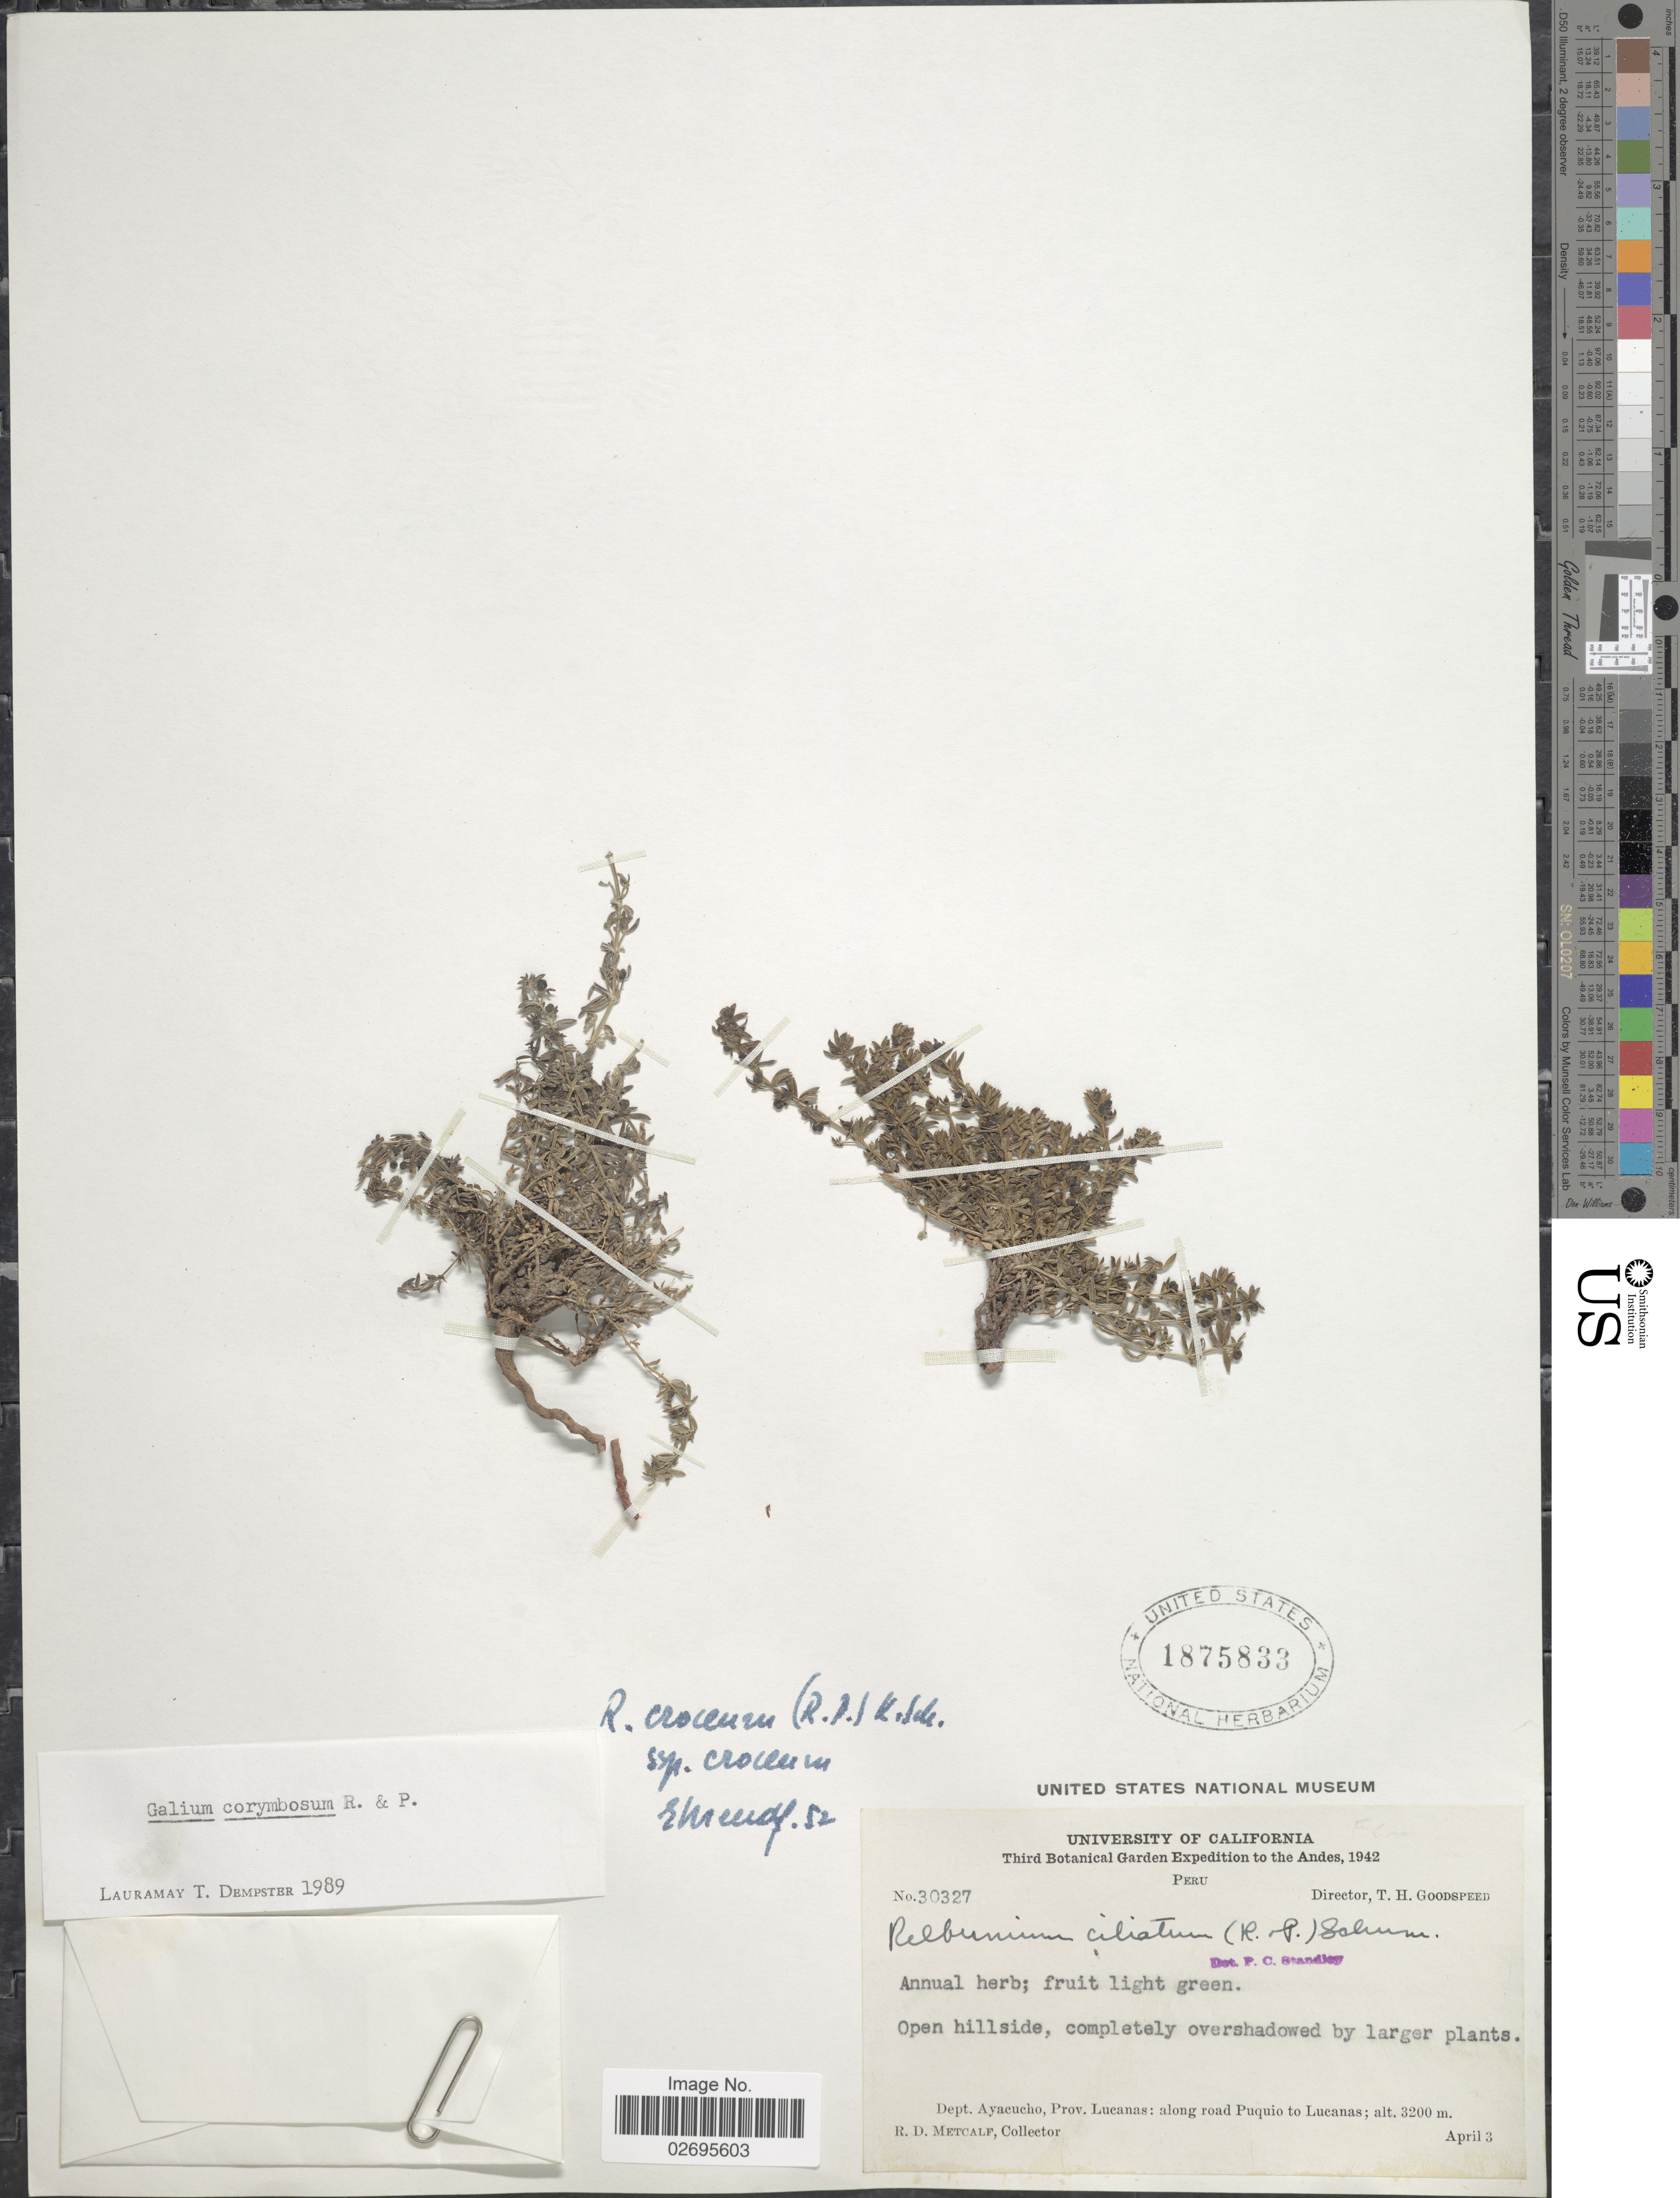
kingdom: Plantae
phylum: Tracheophyta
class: Magnoliopsida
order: Gentianales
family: Rubiaceae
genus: Galium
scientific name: Galium corymbosum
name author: Ruiz & Pav.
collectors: R. D. Metcalf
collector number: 30327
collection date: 1942-04-03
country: Peru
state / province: Ayacucho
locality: The Andes, Open hillside, Dept. Ayacucho, Prov. Lucanas: along road Puquio to Lucanas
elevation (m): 3200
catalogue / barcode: US 1875833